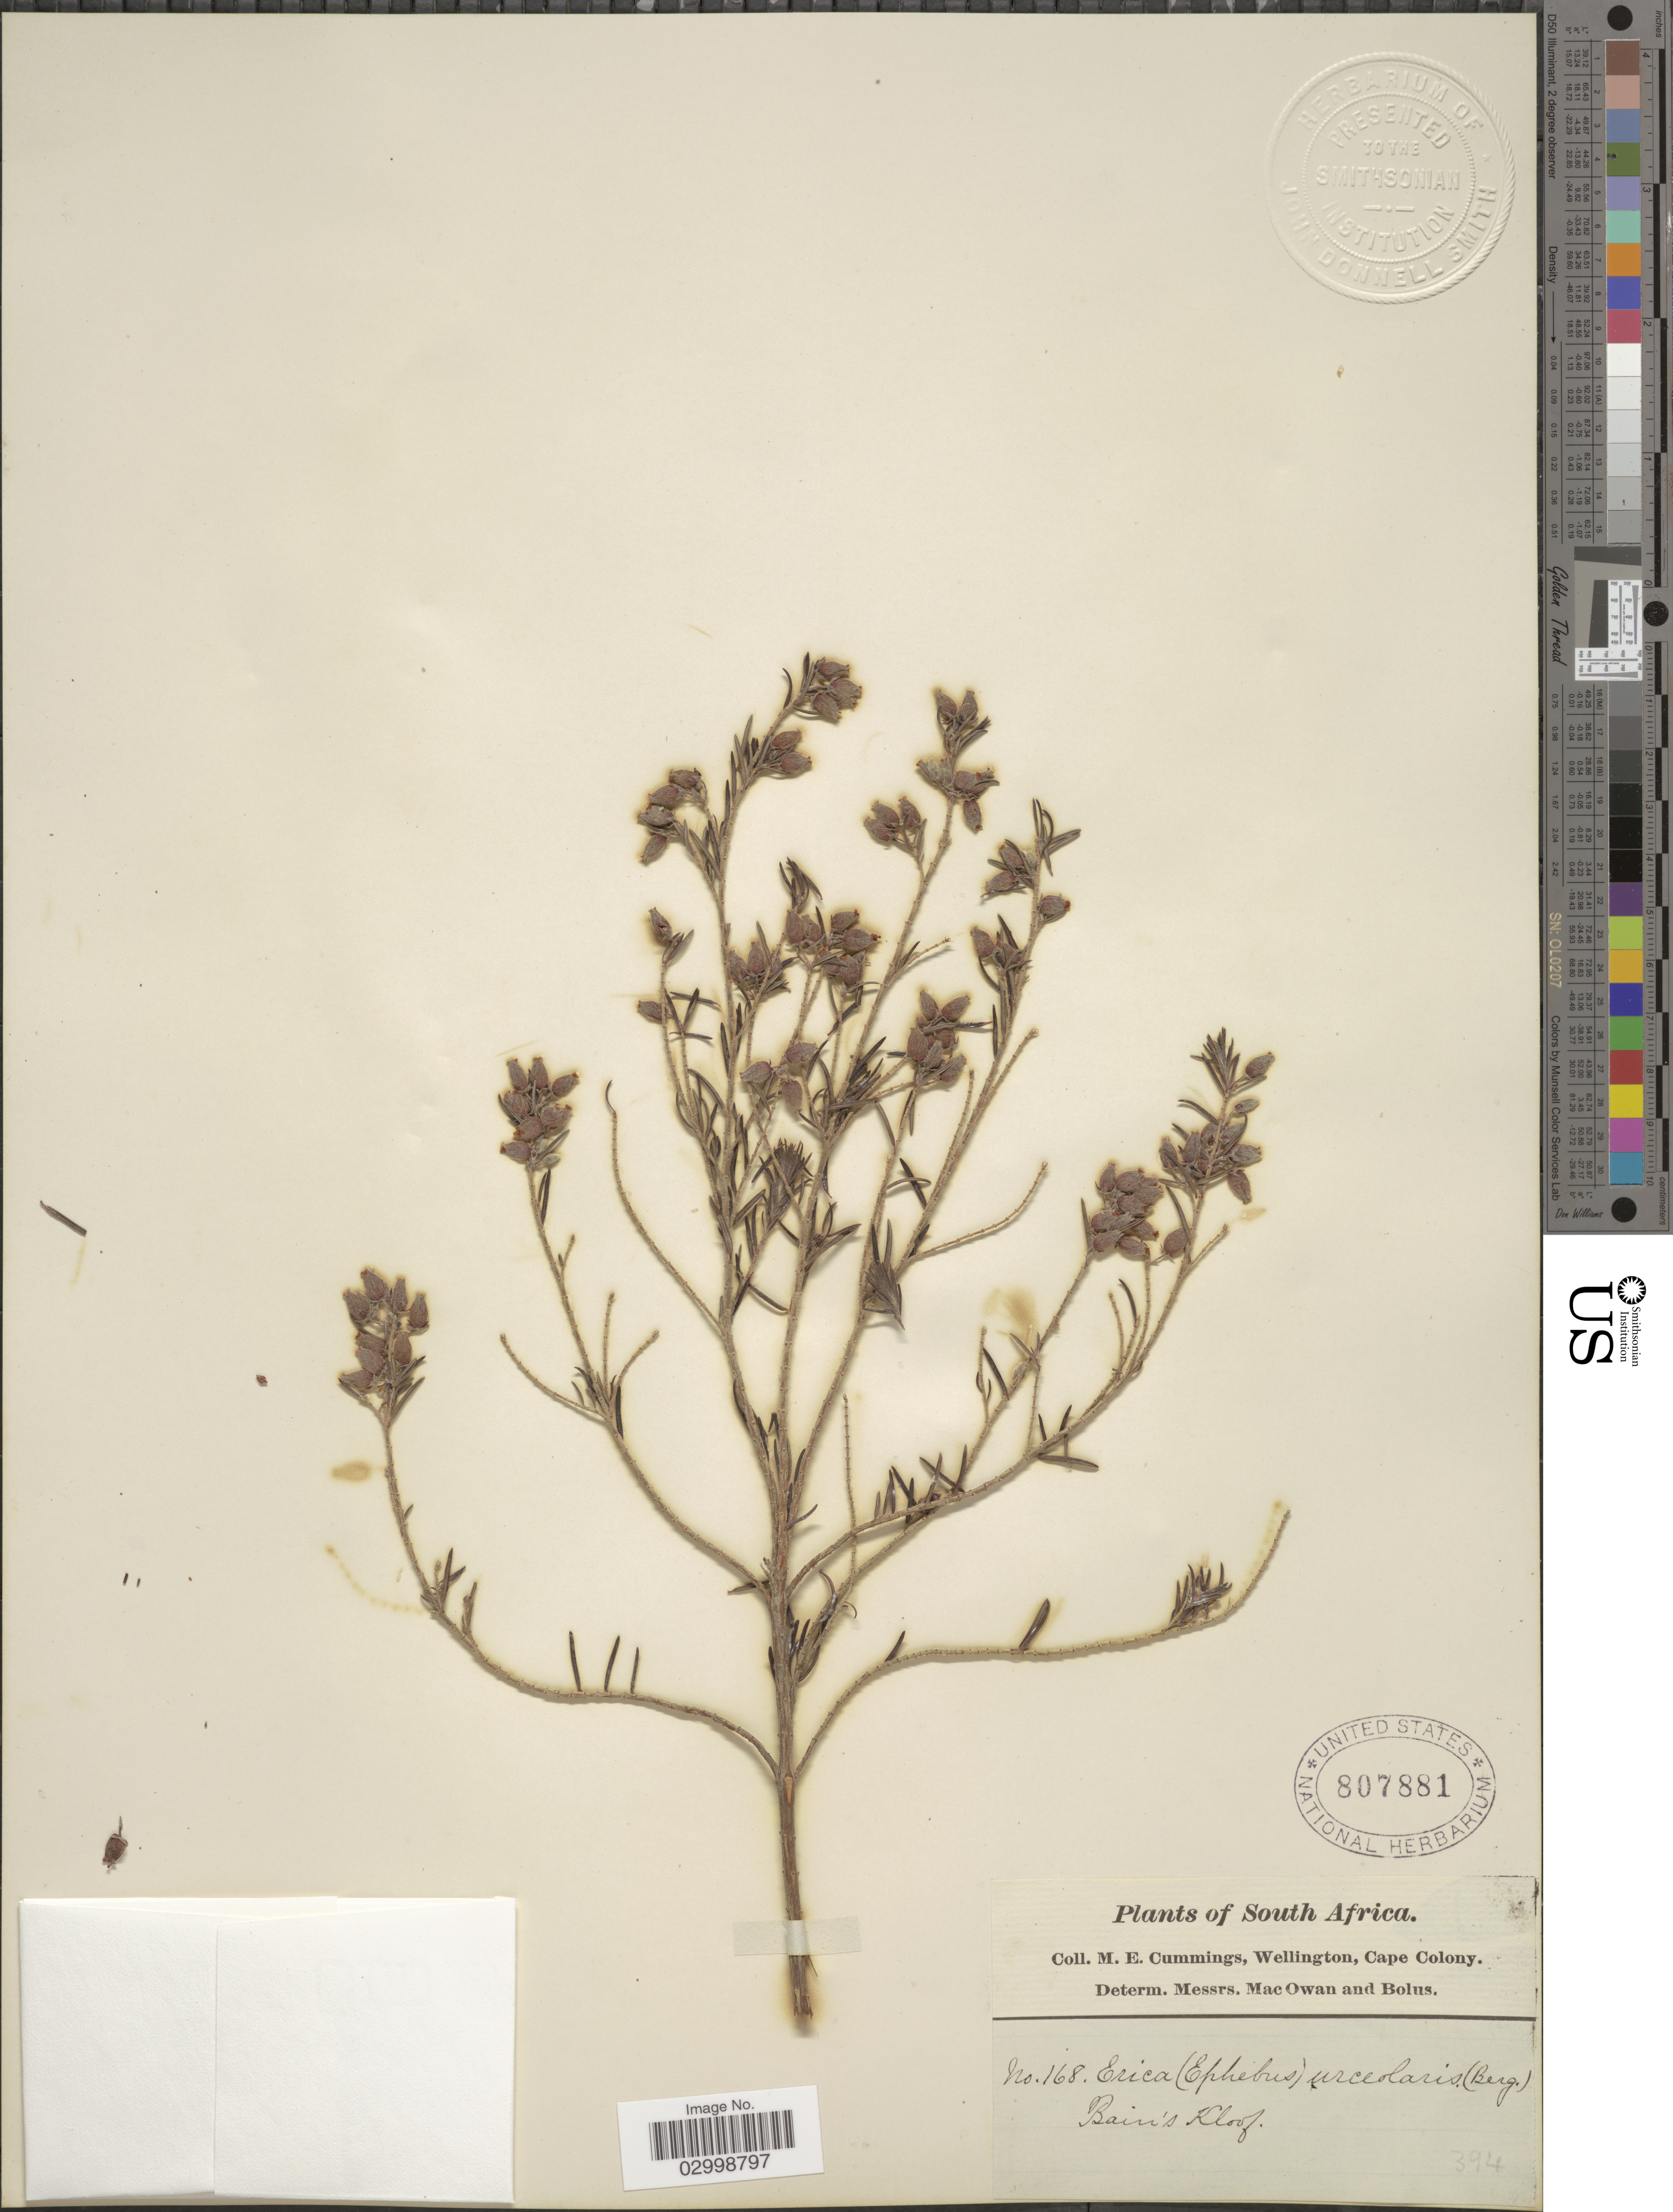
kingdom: Plantae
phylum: Tracheophyta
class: Magnoliopsida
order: Ericales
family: Ericaceae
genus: Erica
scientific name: Erica urceolaris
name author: P.J. Bergius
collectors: M. E. Cummings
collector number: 168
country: South Africa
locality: Bain's Kloof.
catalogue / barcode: US 807881